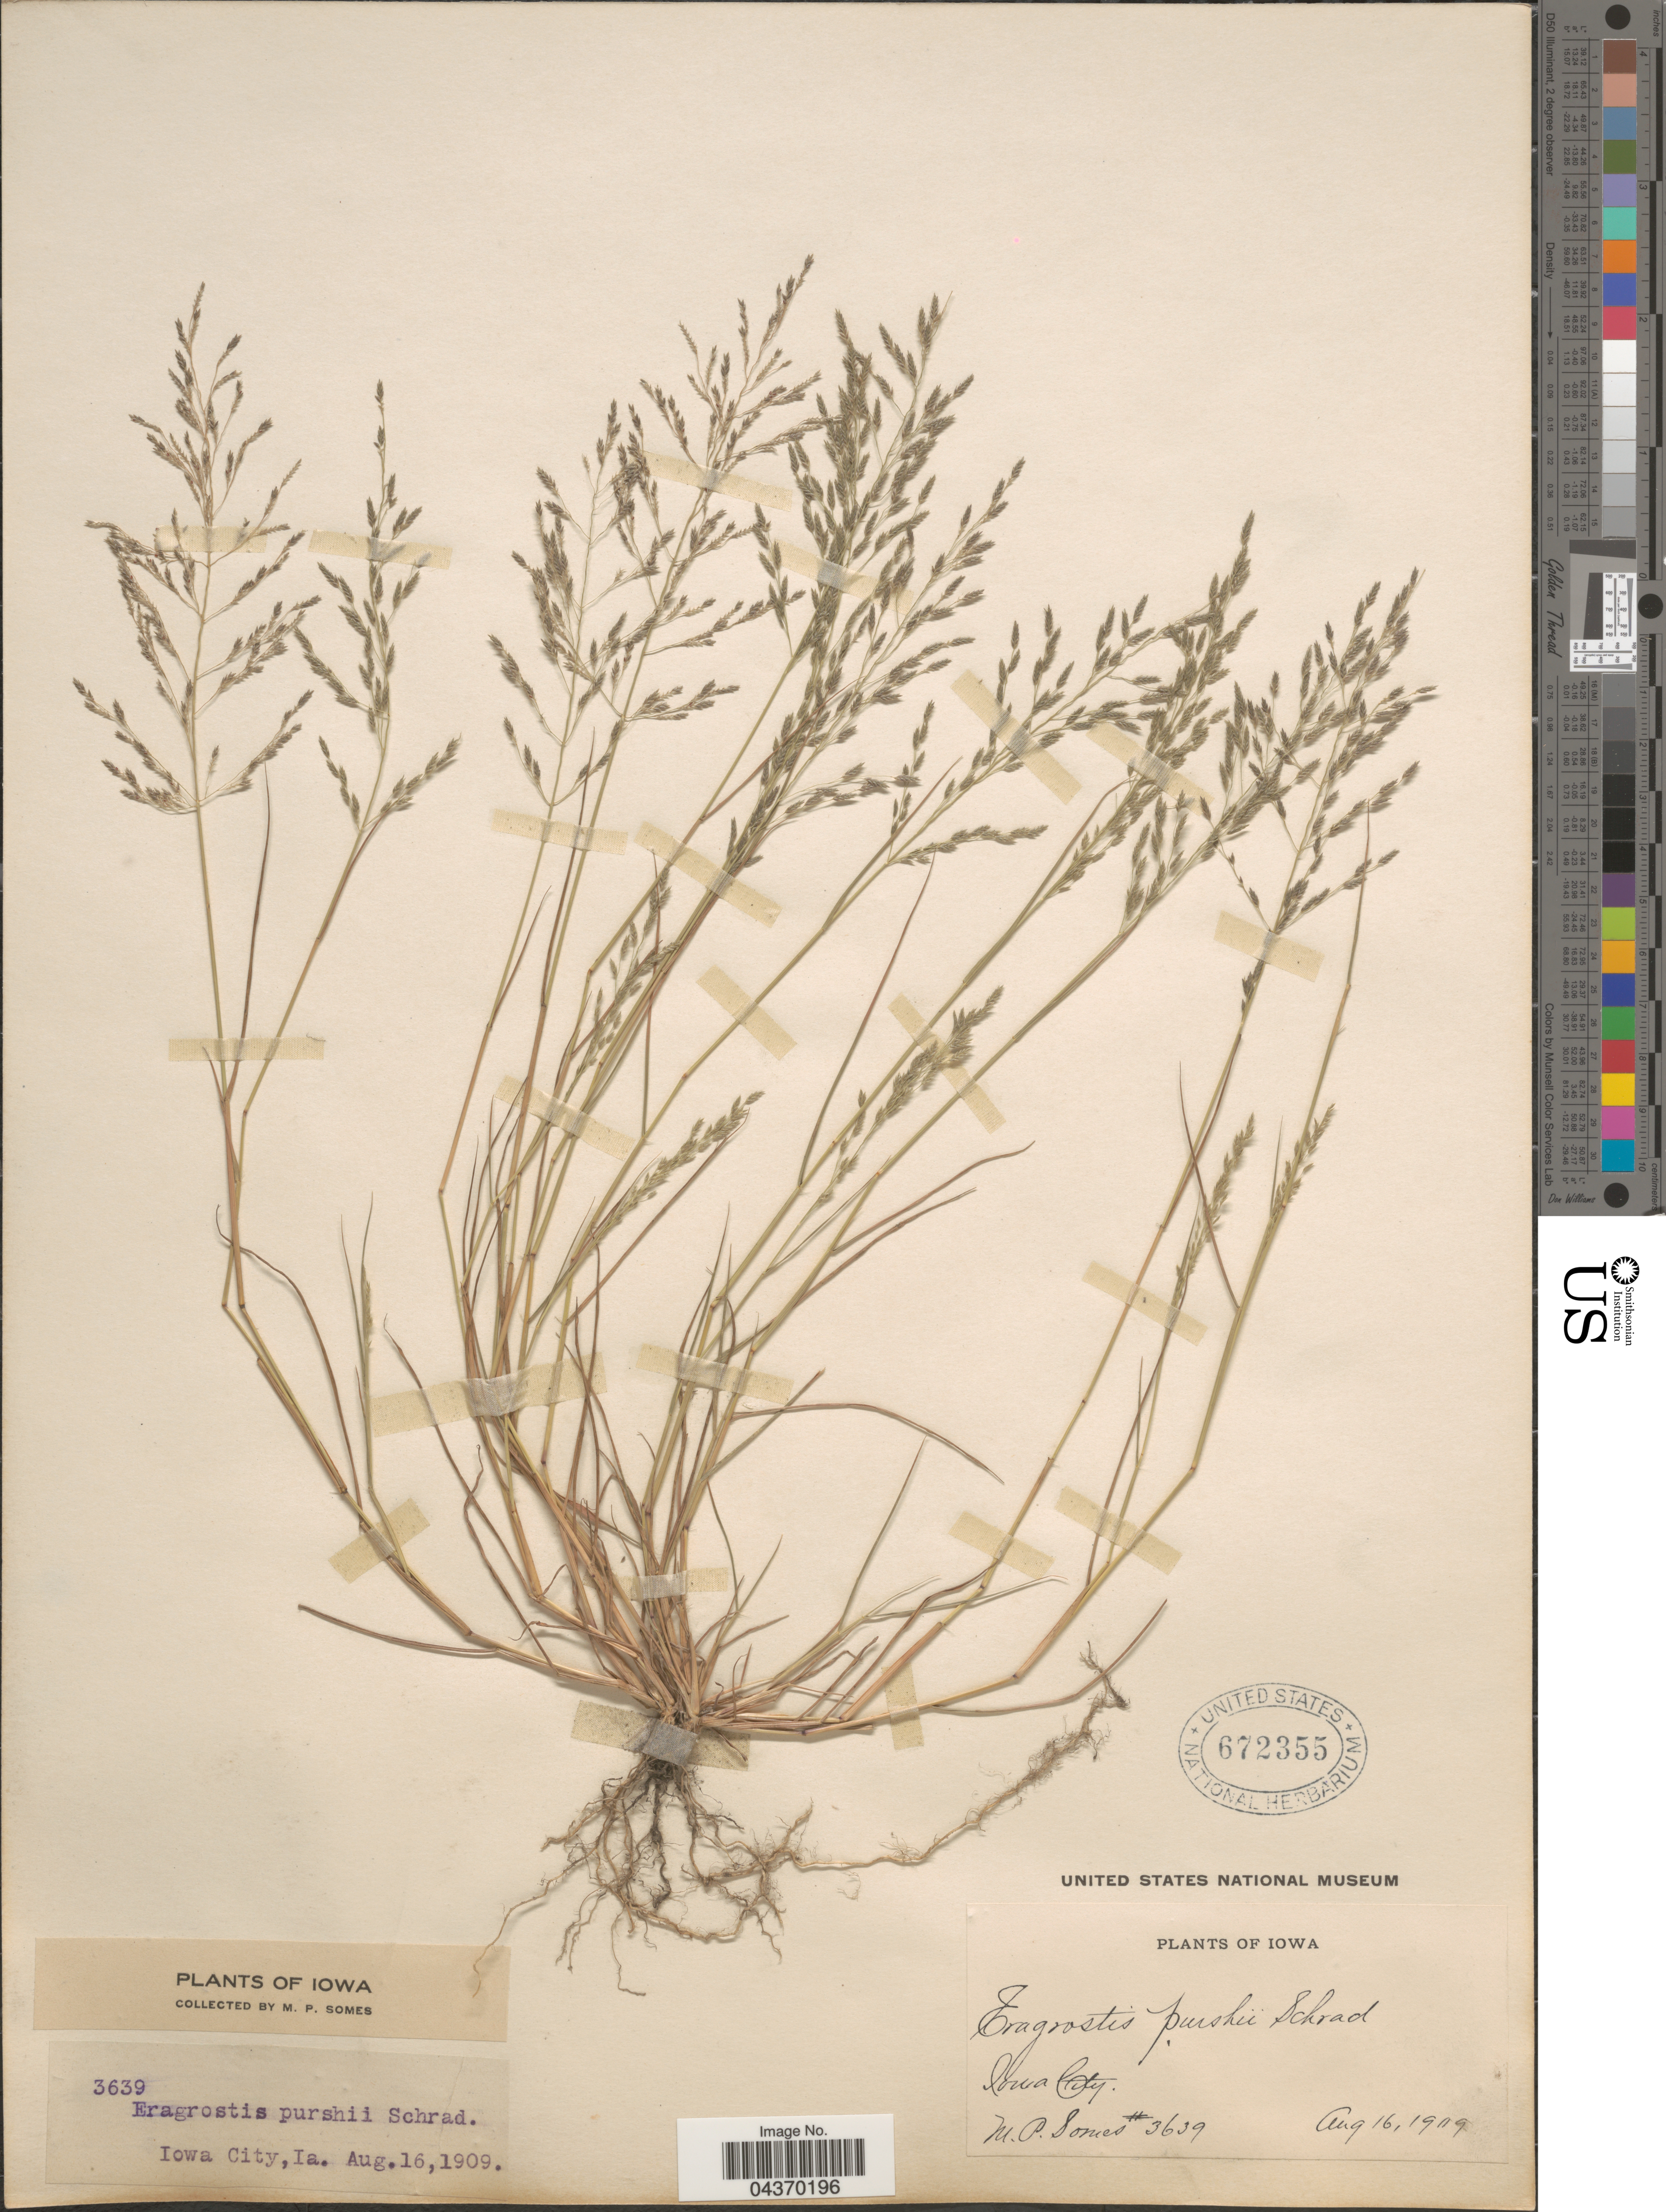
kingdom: Plantae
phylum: Tracheophyta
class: Liliopsida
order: Poales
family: Poaceae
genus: Eragrostis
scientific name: Eragrostis pectinacea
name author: (Michx.) Nees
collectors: M. Somes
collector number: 3639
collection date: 1909-08-16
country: United States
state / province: Iowa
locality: Iowa City.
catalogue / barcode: US 672355